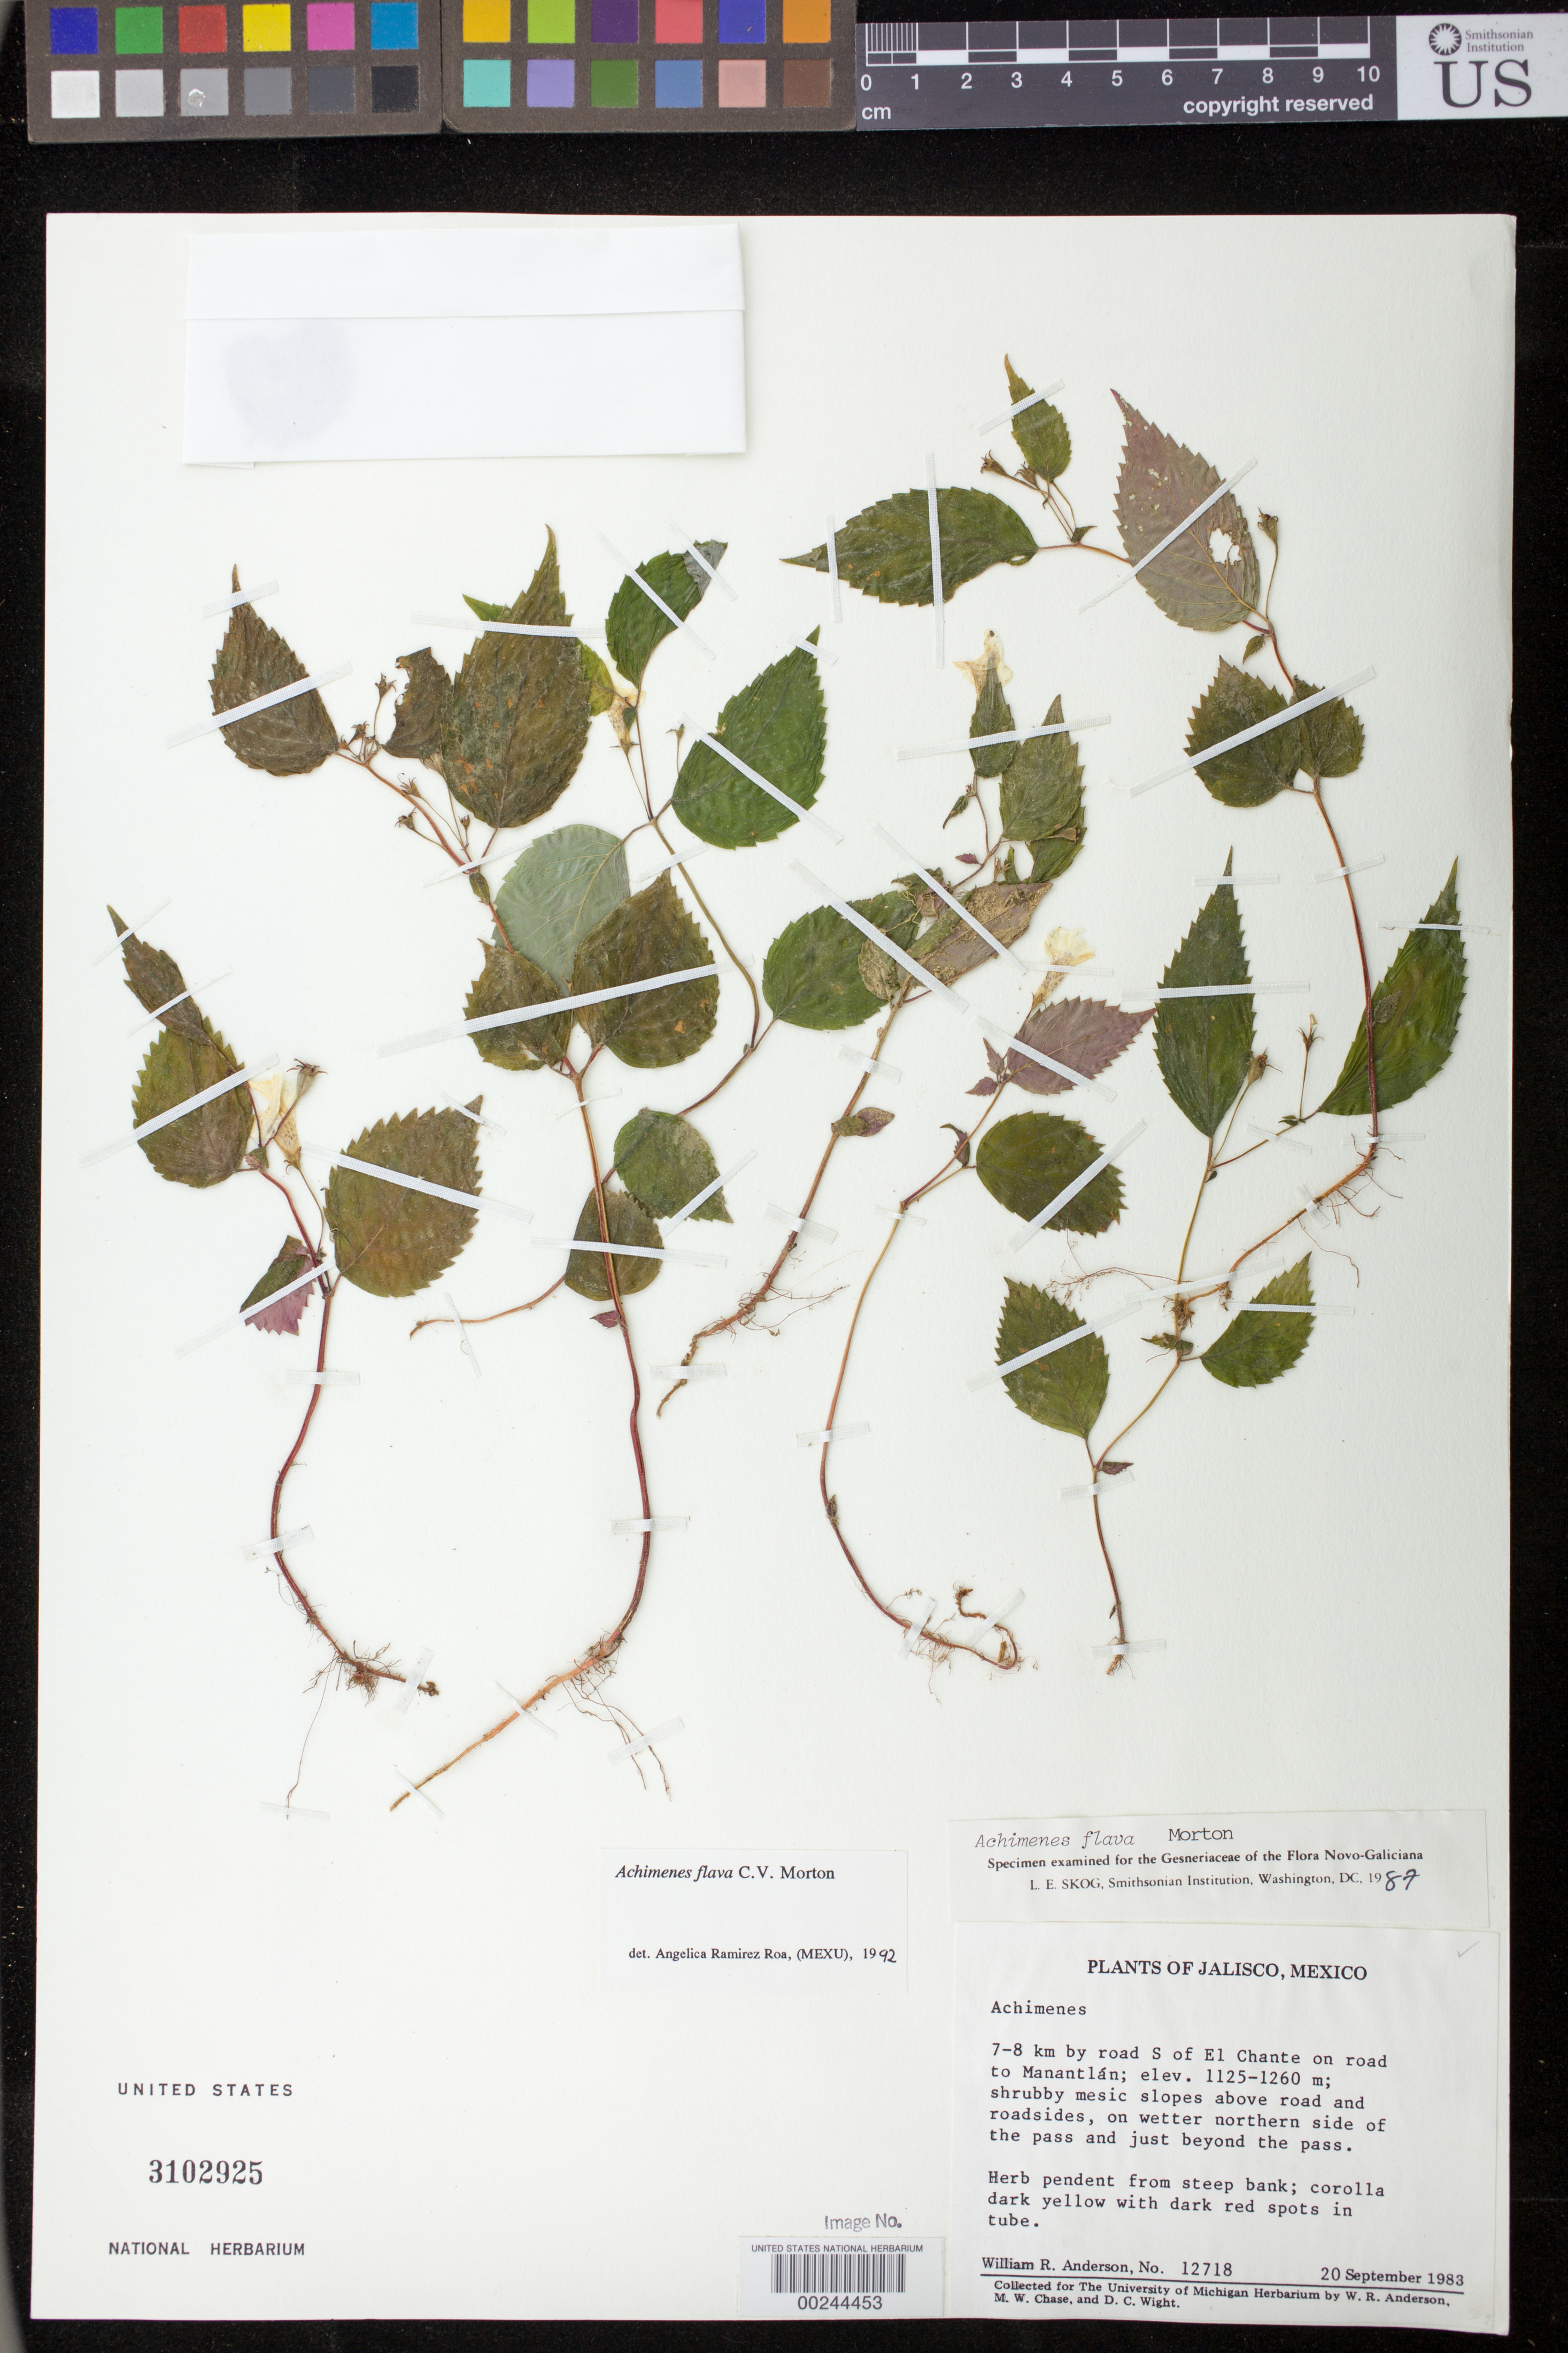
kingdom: Plantae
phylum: Tracheophyta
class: Magnoliopsida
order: Lamiales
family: Gesneriaceae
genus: Achimenes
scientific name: Achimenes flava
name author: C.V. Morton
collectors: W. R. Anderson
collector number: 12718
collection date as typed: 20 Sep 1983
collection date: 1983-09-20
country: Mexico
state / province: Jalisco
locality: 7-8 km by road S of El Chante on road to Manantlan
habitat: Shrubby mesic slopes above road and roadsides, on wetter northern side of ...from steep bank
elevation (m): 1125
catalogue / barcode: US 3102925